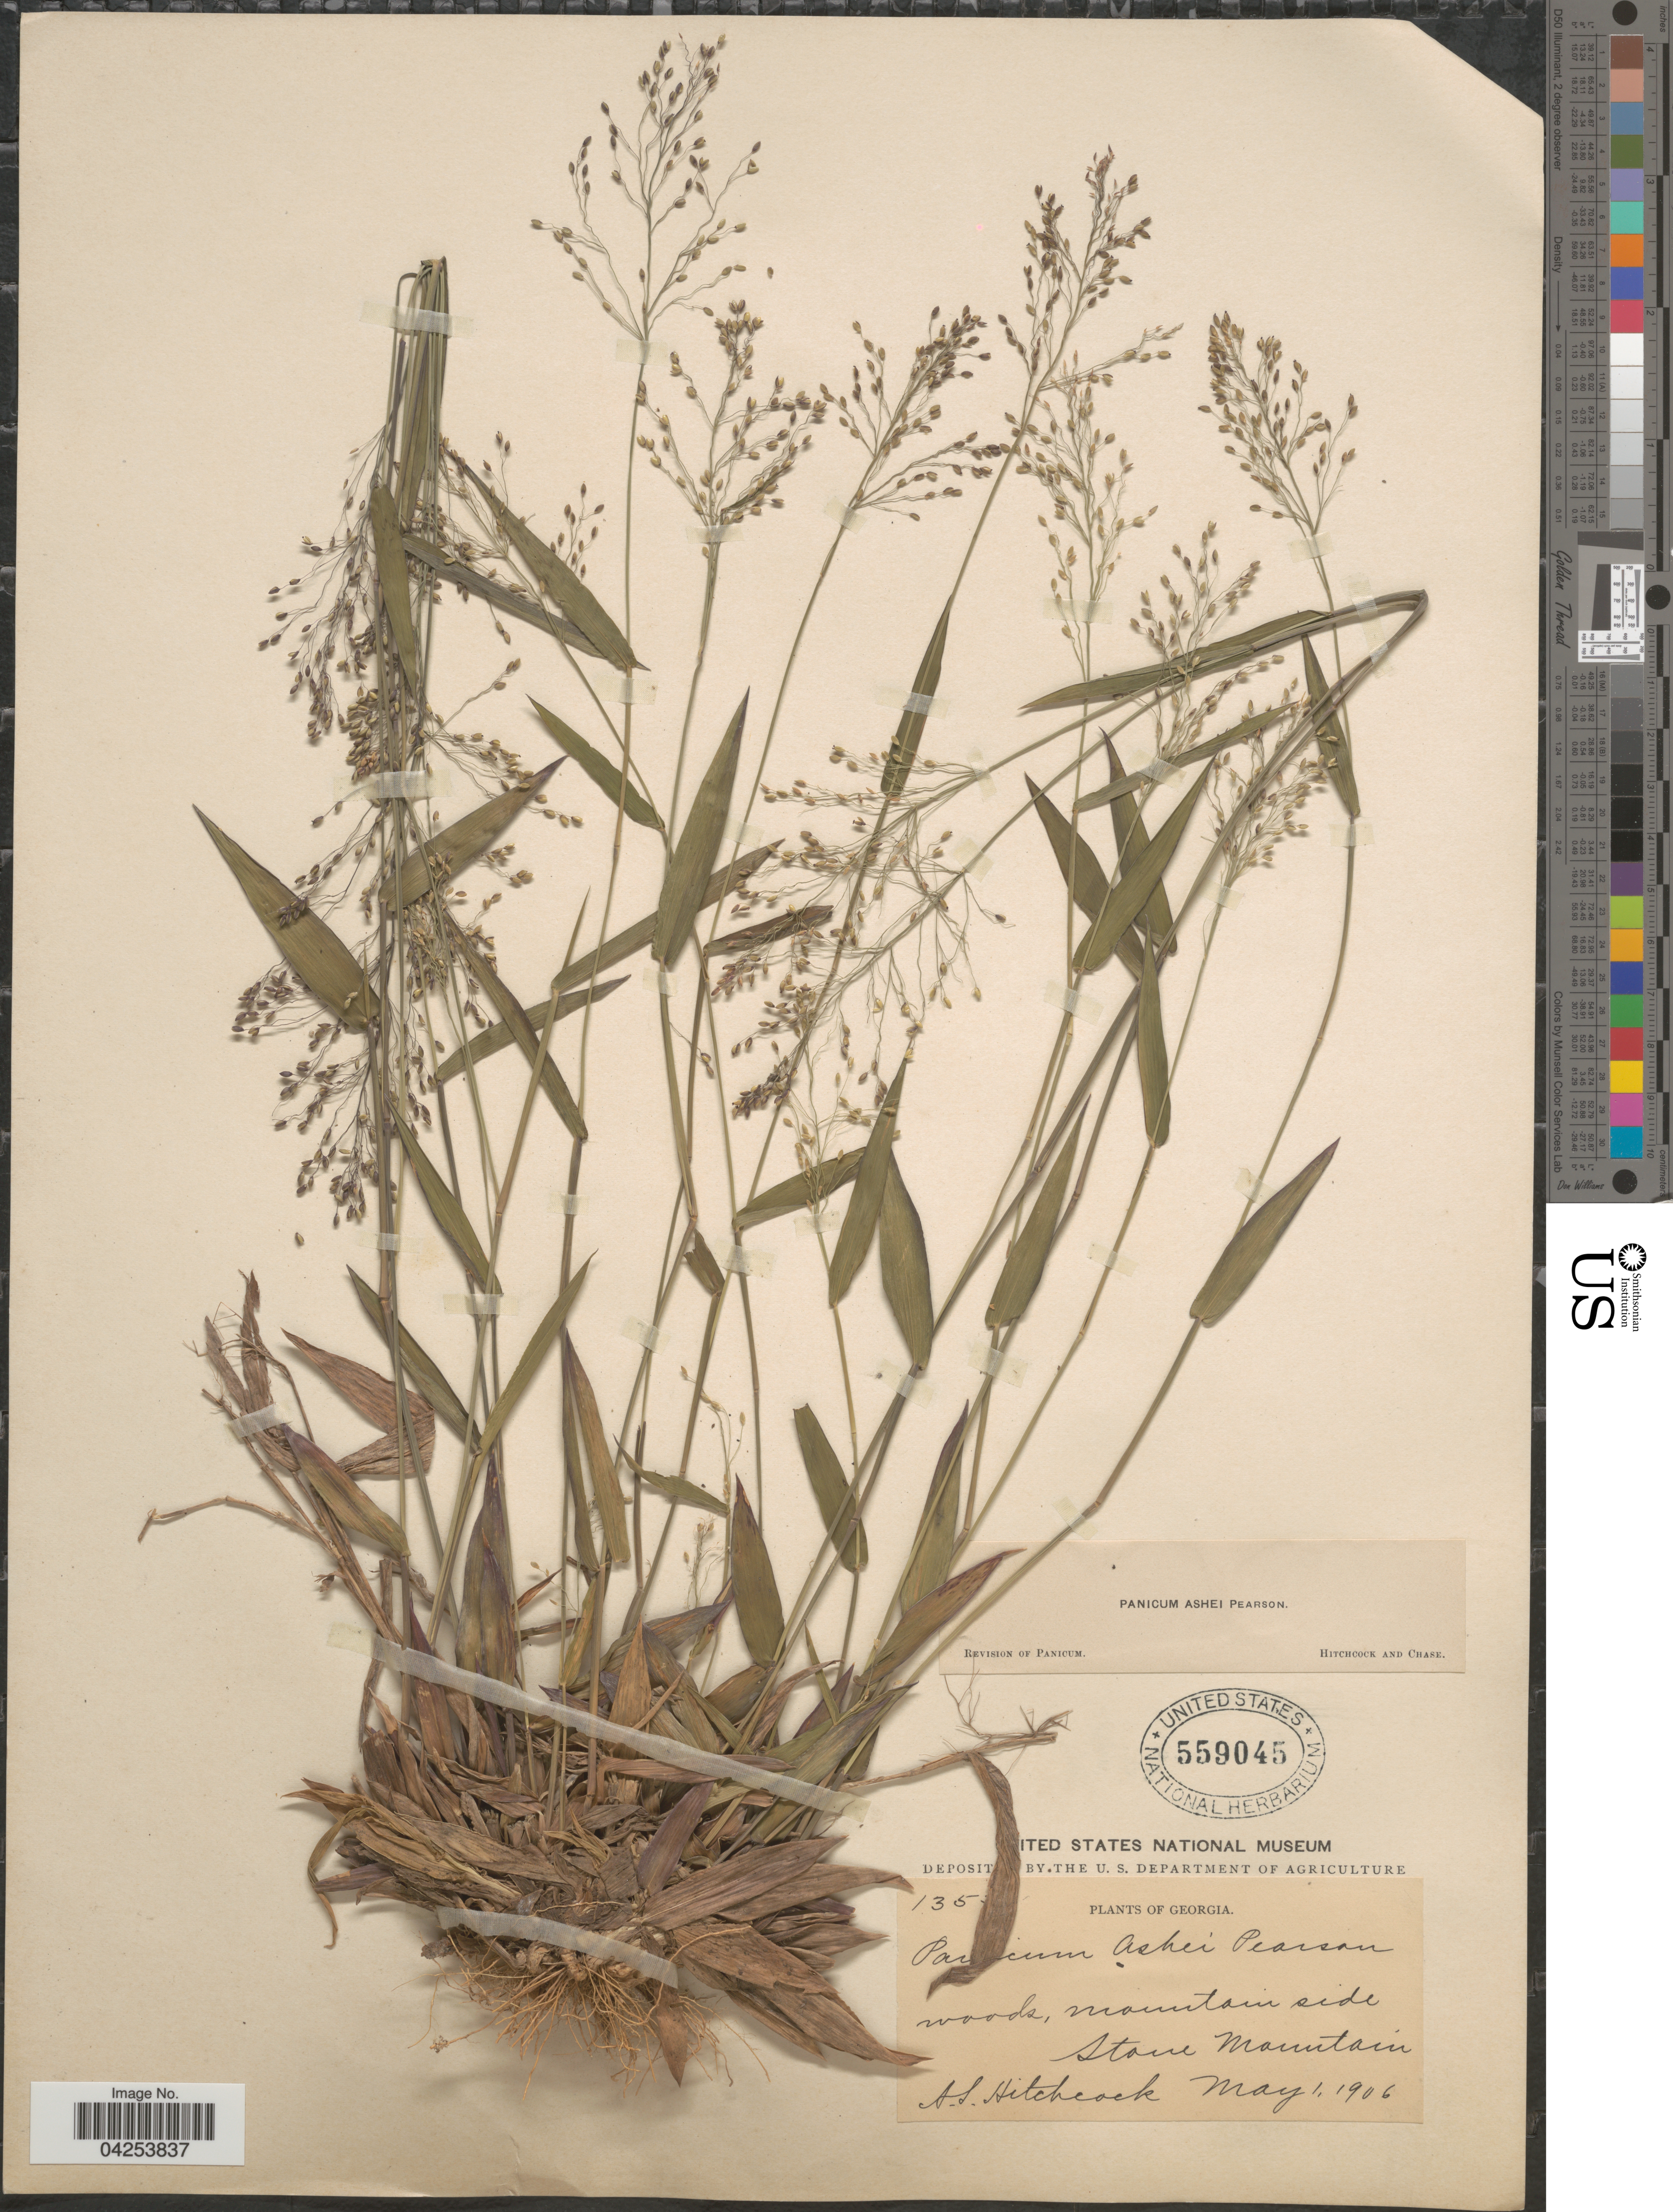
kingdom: Plantae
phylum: Tracheophyta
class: Liliopsida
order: Poales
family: Poaceae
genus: Dichanthelium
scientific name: Dichanthelium commutatum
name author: (Schult.) Gould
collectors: A. S. Hitchcock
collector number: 135!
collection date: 1906-05-01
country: United States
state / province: Georgia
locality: Woods, mountain side. Stone Mountain.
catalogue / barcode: US 559045